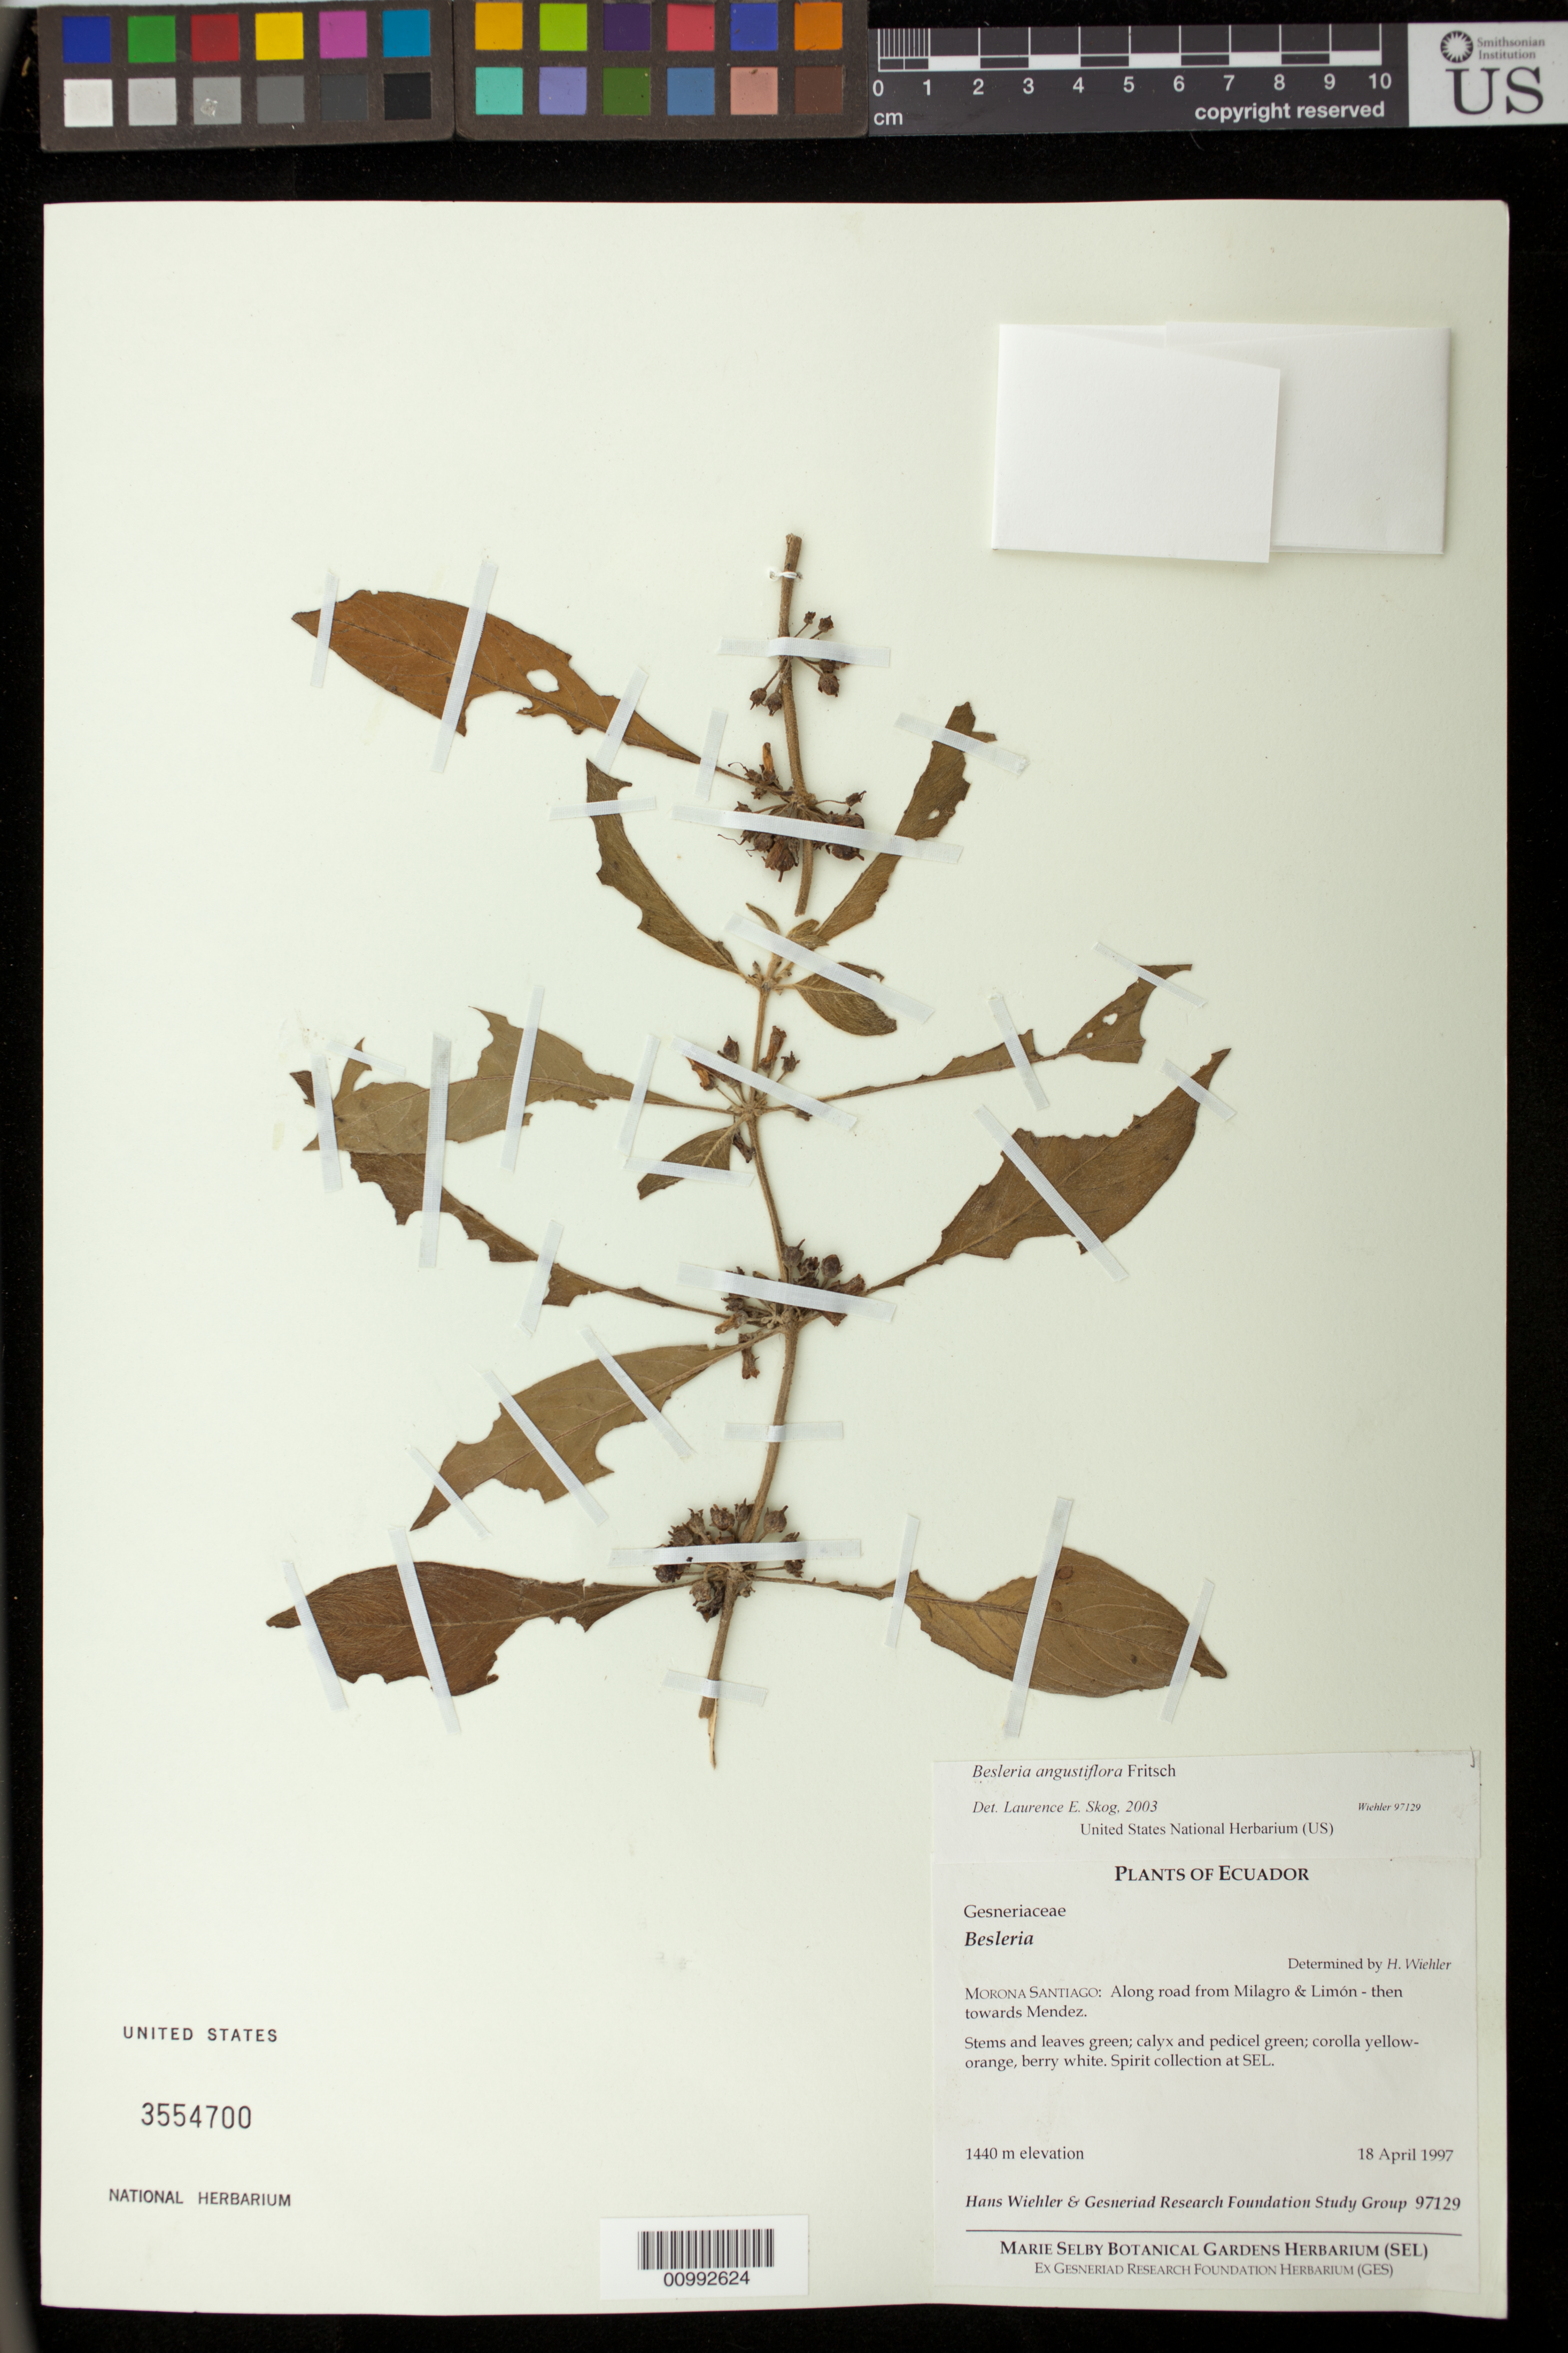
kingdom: Plantae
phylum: Tracheophyta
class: Magnoliopsida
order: Lamiales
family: Gesneriaceae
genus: Besleria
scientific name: Besleria angustiflora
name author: Fritsch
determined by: Skog, Laurence E.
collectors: H. J. Wiehler & GRF Study Group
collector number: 97129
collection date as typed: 18 Apr 1997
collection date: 1997-04-18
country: Ecuador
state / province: Morona-Santiago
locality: Morona-Santiago: along road from Milagro & Limón - then towards Mendez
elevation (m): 1440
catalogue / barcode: US 3554700